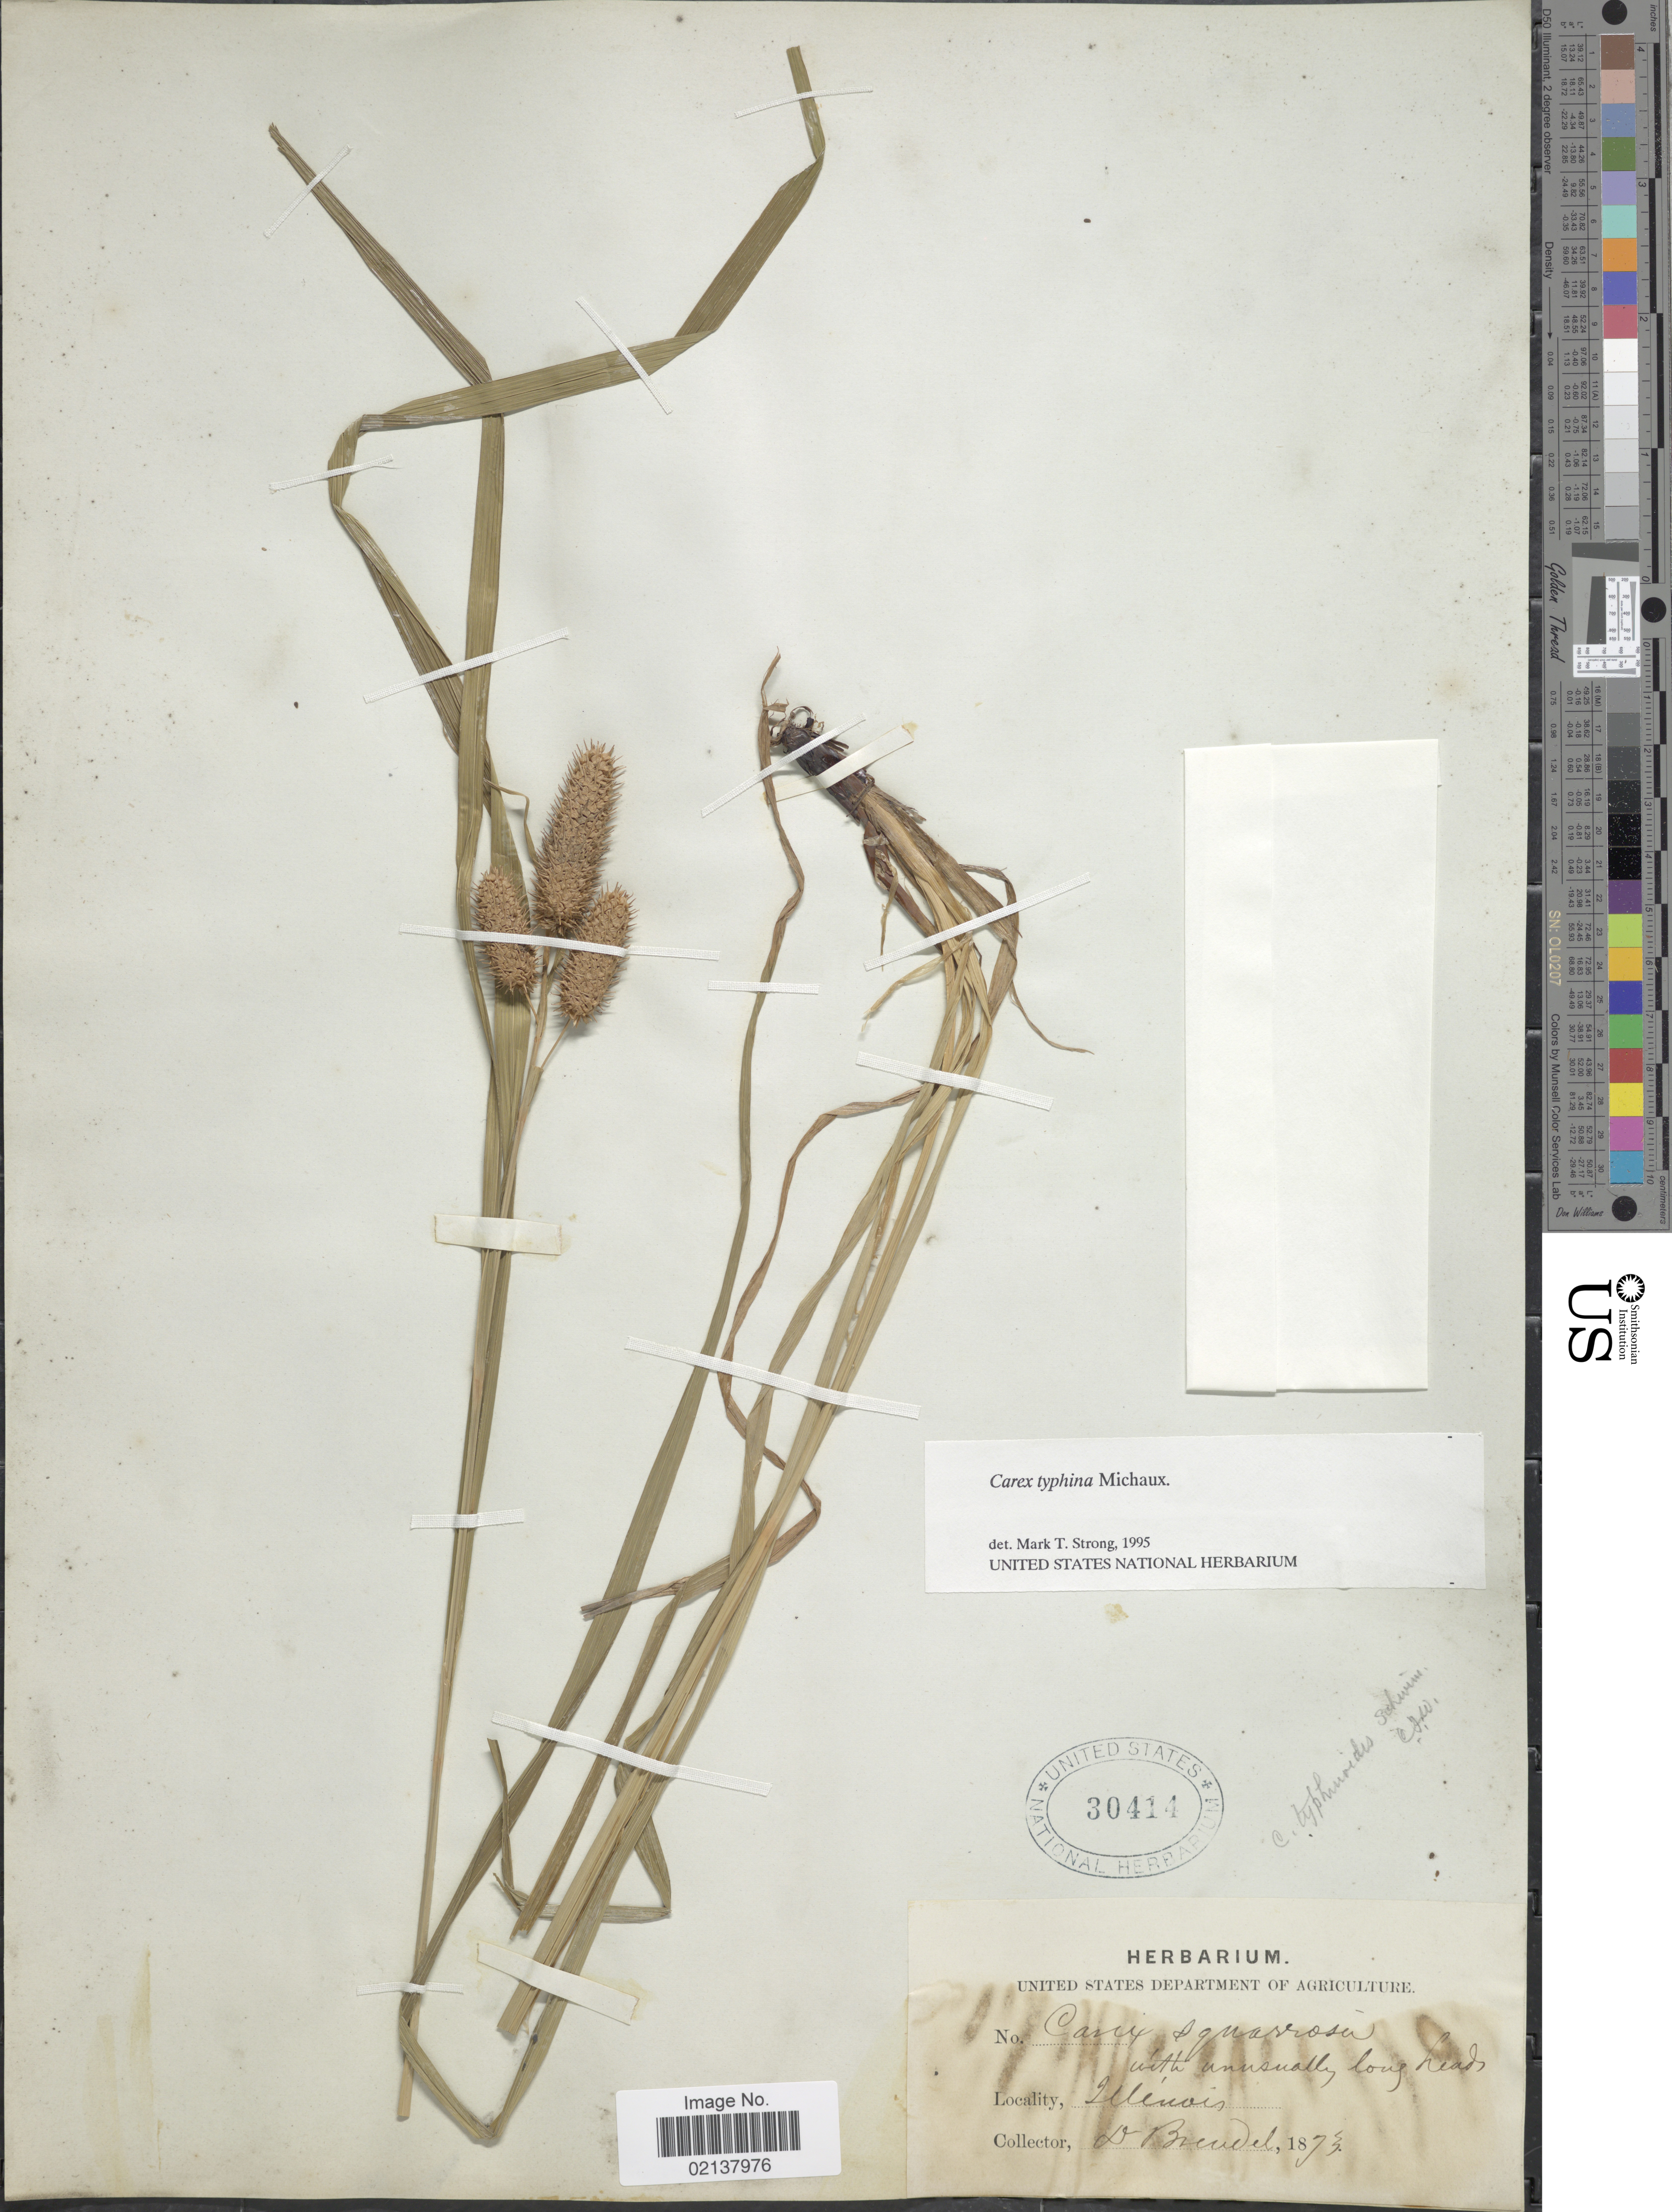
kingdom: Plantae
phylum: Tracheophyta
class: Liliopsida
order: Poales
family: Cyperaceae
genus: Carex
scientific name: Carex typhina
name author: Michx.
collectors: F. Brendel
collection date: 1873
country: United States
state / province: Illinois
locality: Illinois.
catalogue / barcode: US 30414